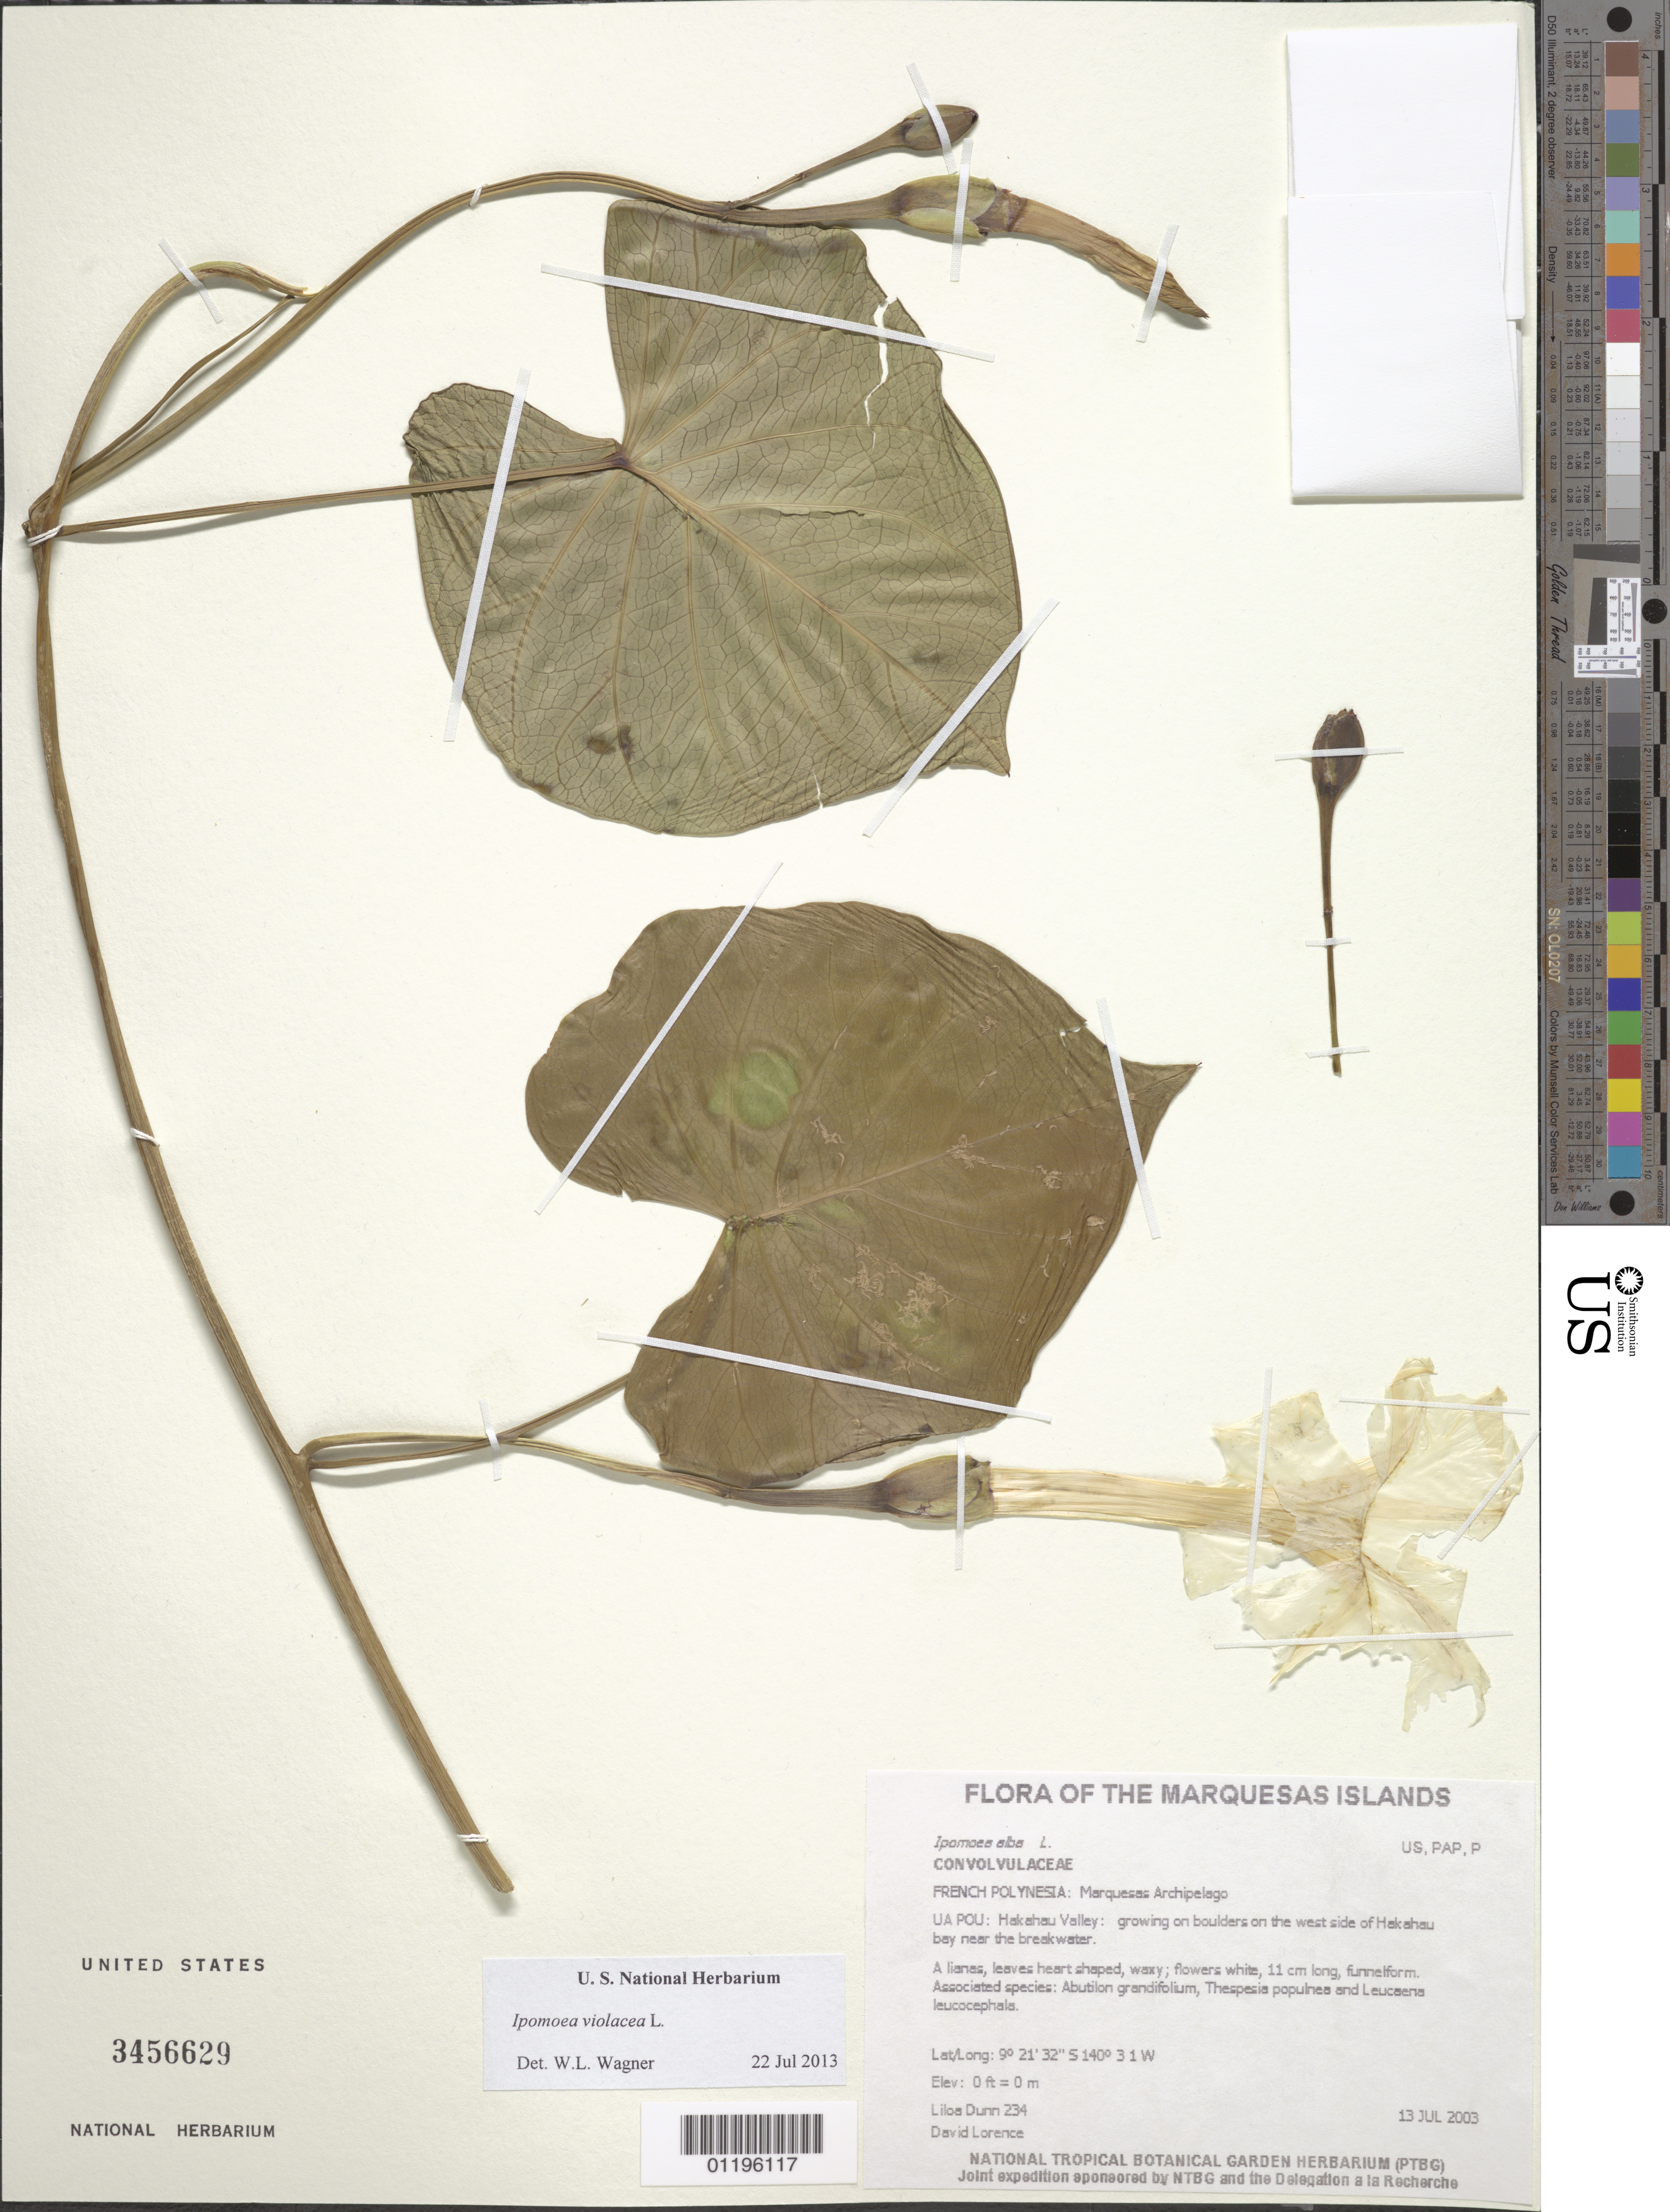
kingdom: Plantae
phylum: Tracheophyta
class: Magnoliopsida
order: Solanales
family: Convolvulaceae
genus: Ipomoea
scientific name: Ipomoea violacea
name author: L.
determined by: Staples, G.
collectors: L. Dunn & D. Lorence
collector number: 234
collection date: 2003-07-13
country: French Polynesia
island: Ua Pou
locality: Hakahau Valley: growing on boulders on the west side of Hakahau bay near the breakwater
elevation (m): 0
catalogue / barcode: US 3456629